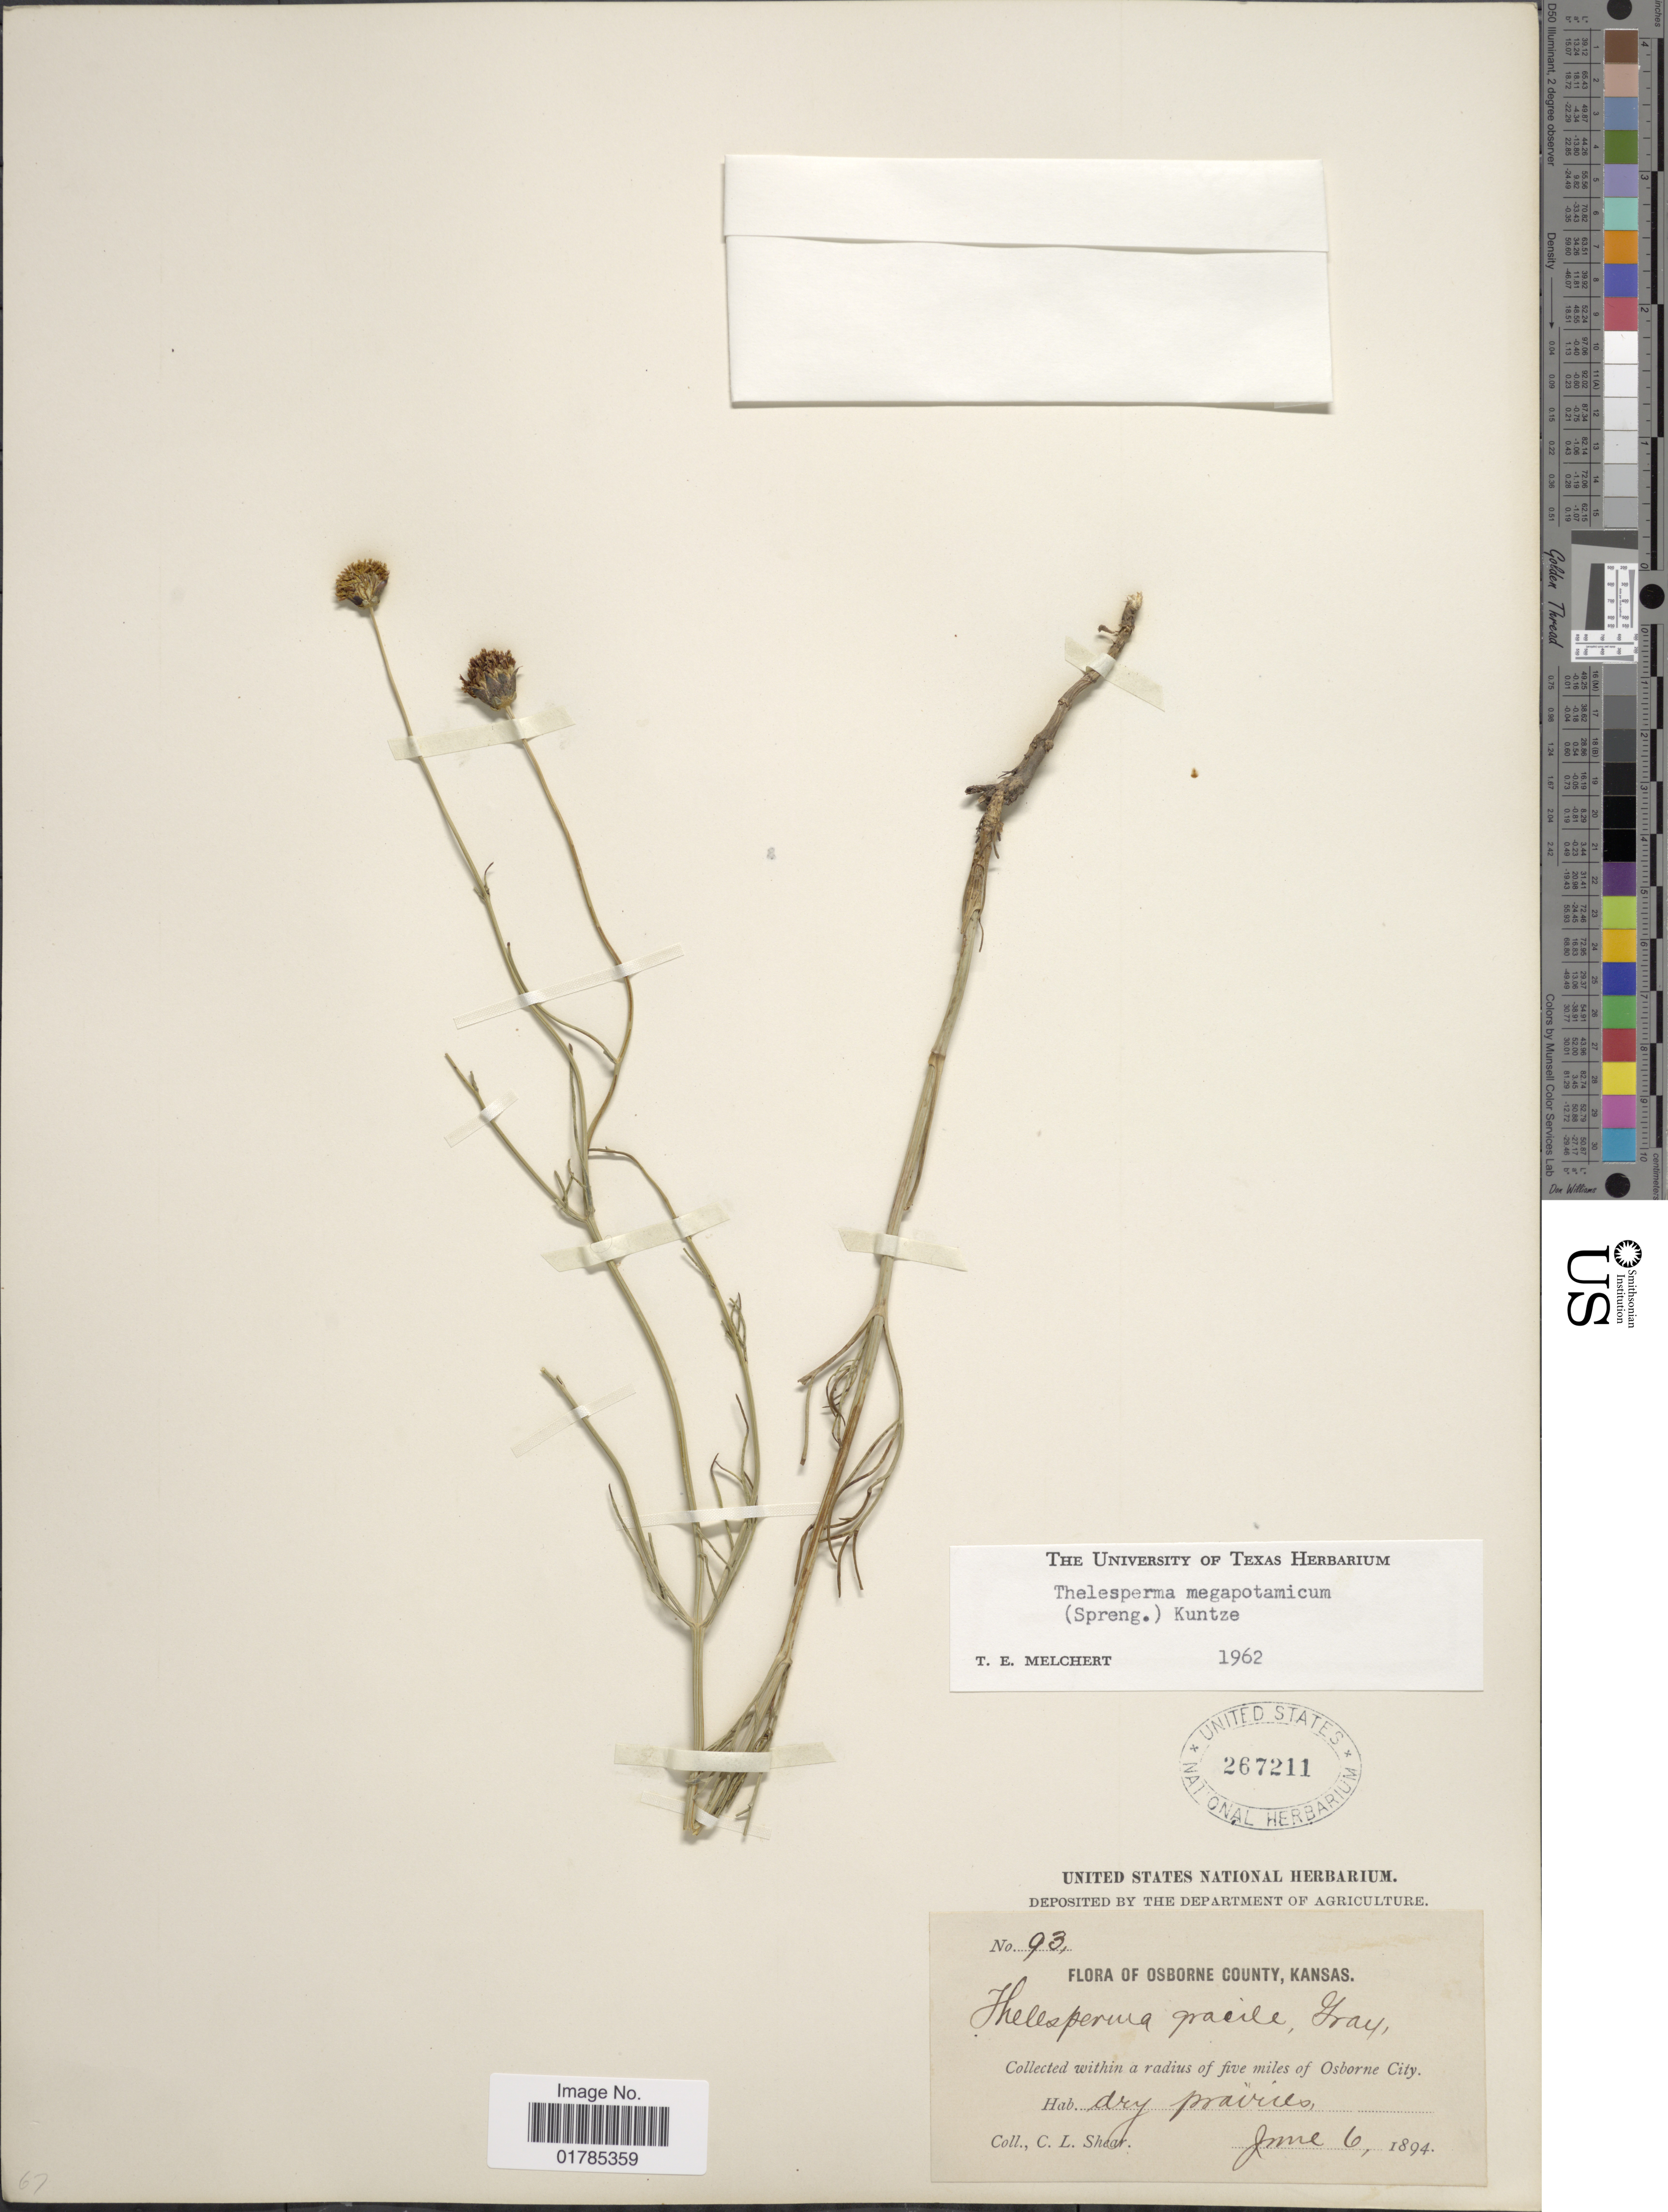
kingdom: Plantae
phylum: Tracheophyta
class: Magnoliopsida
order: Asterales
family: Asteraceae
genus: Thelesperma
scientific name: Thelesperma megapotamicum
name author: (Spreng.) Herter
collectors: C. L. Shear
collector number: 93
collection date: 1894-06-06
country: United States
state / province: Kansas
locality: Osborne County, Within a radius of five miles of Osborne City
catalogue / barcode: US 267211